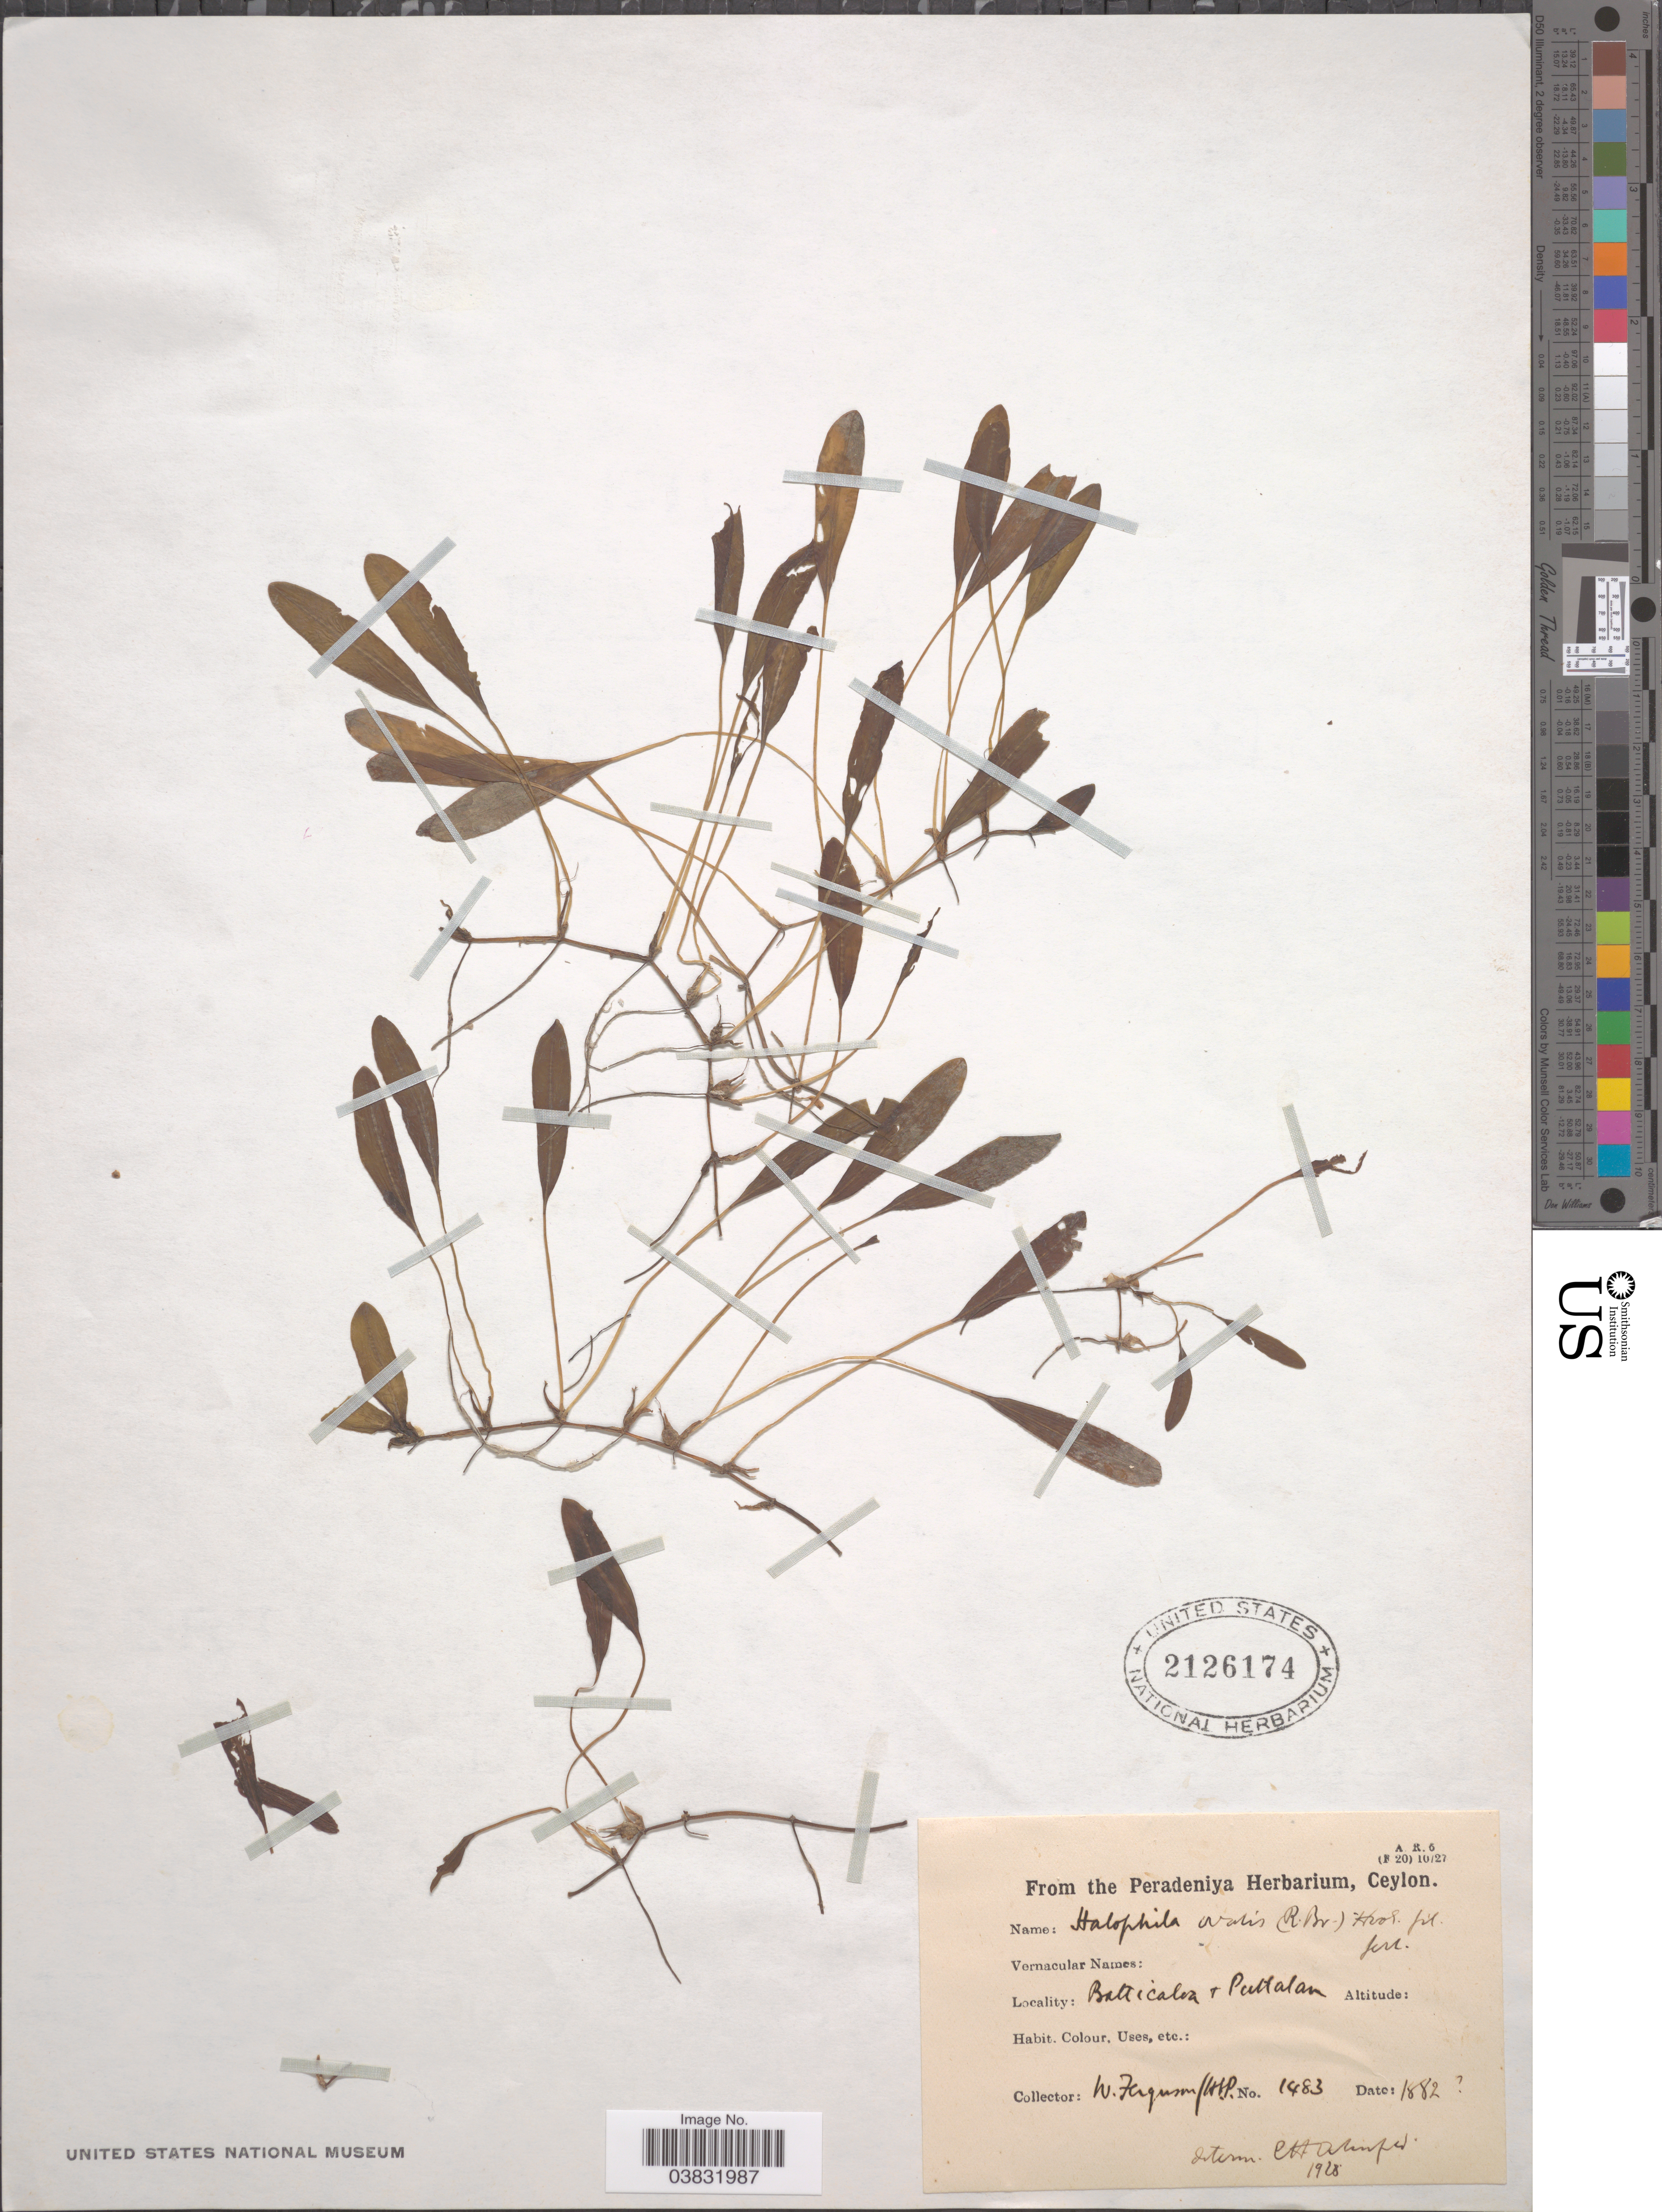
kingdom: Plantae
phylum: Tracheophyta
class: Liliopsida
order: Alismatales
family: Hydrocharitaceae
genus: Halophila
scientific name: Halophila ovalis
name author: (R. Br.) Hook. f.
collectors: W. Ferguson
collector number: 1483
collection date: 1882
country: Sri Lanka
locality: Batticaloa + Pultalan [interpreted].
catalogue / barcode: US 2126174